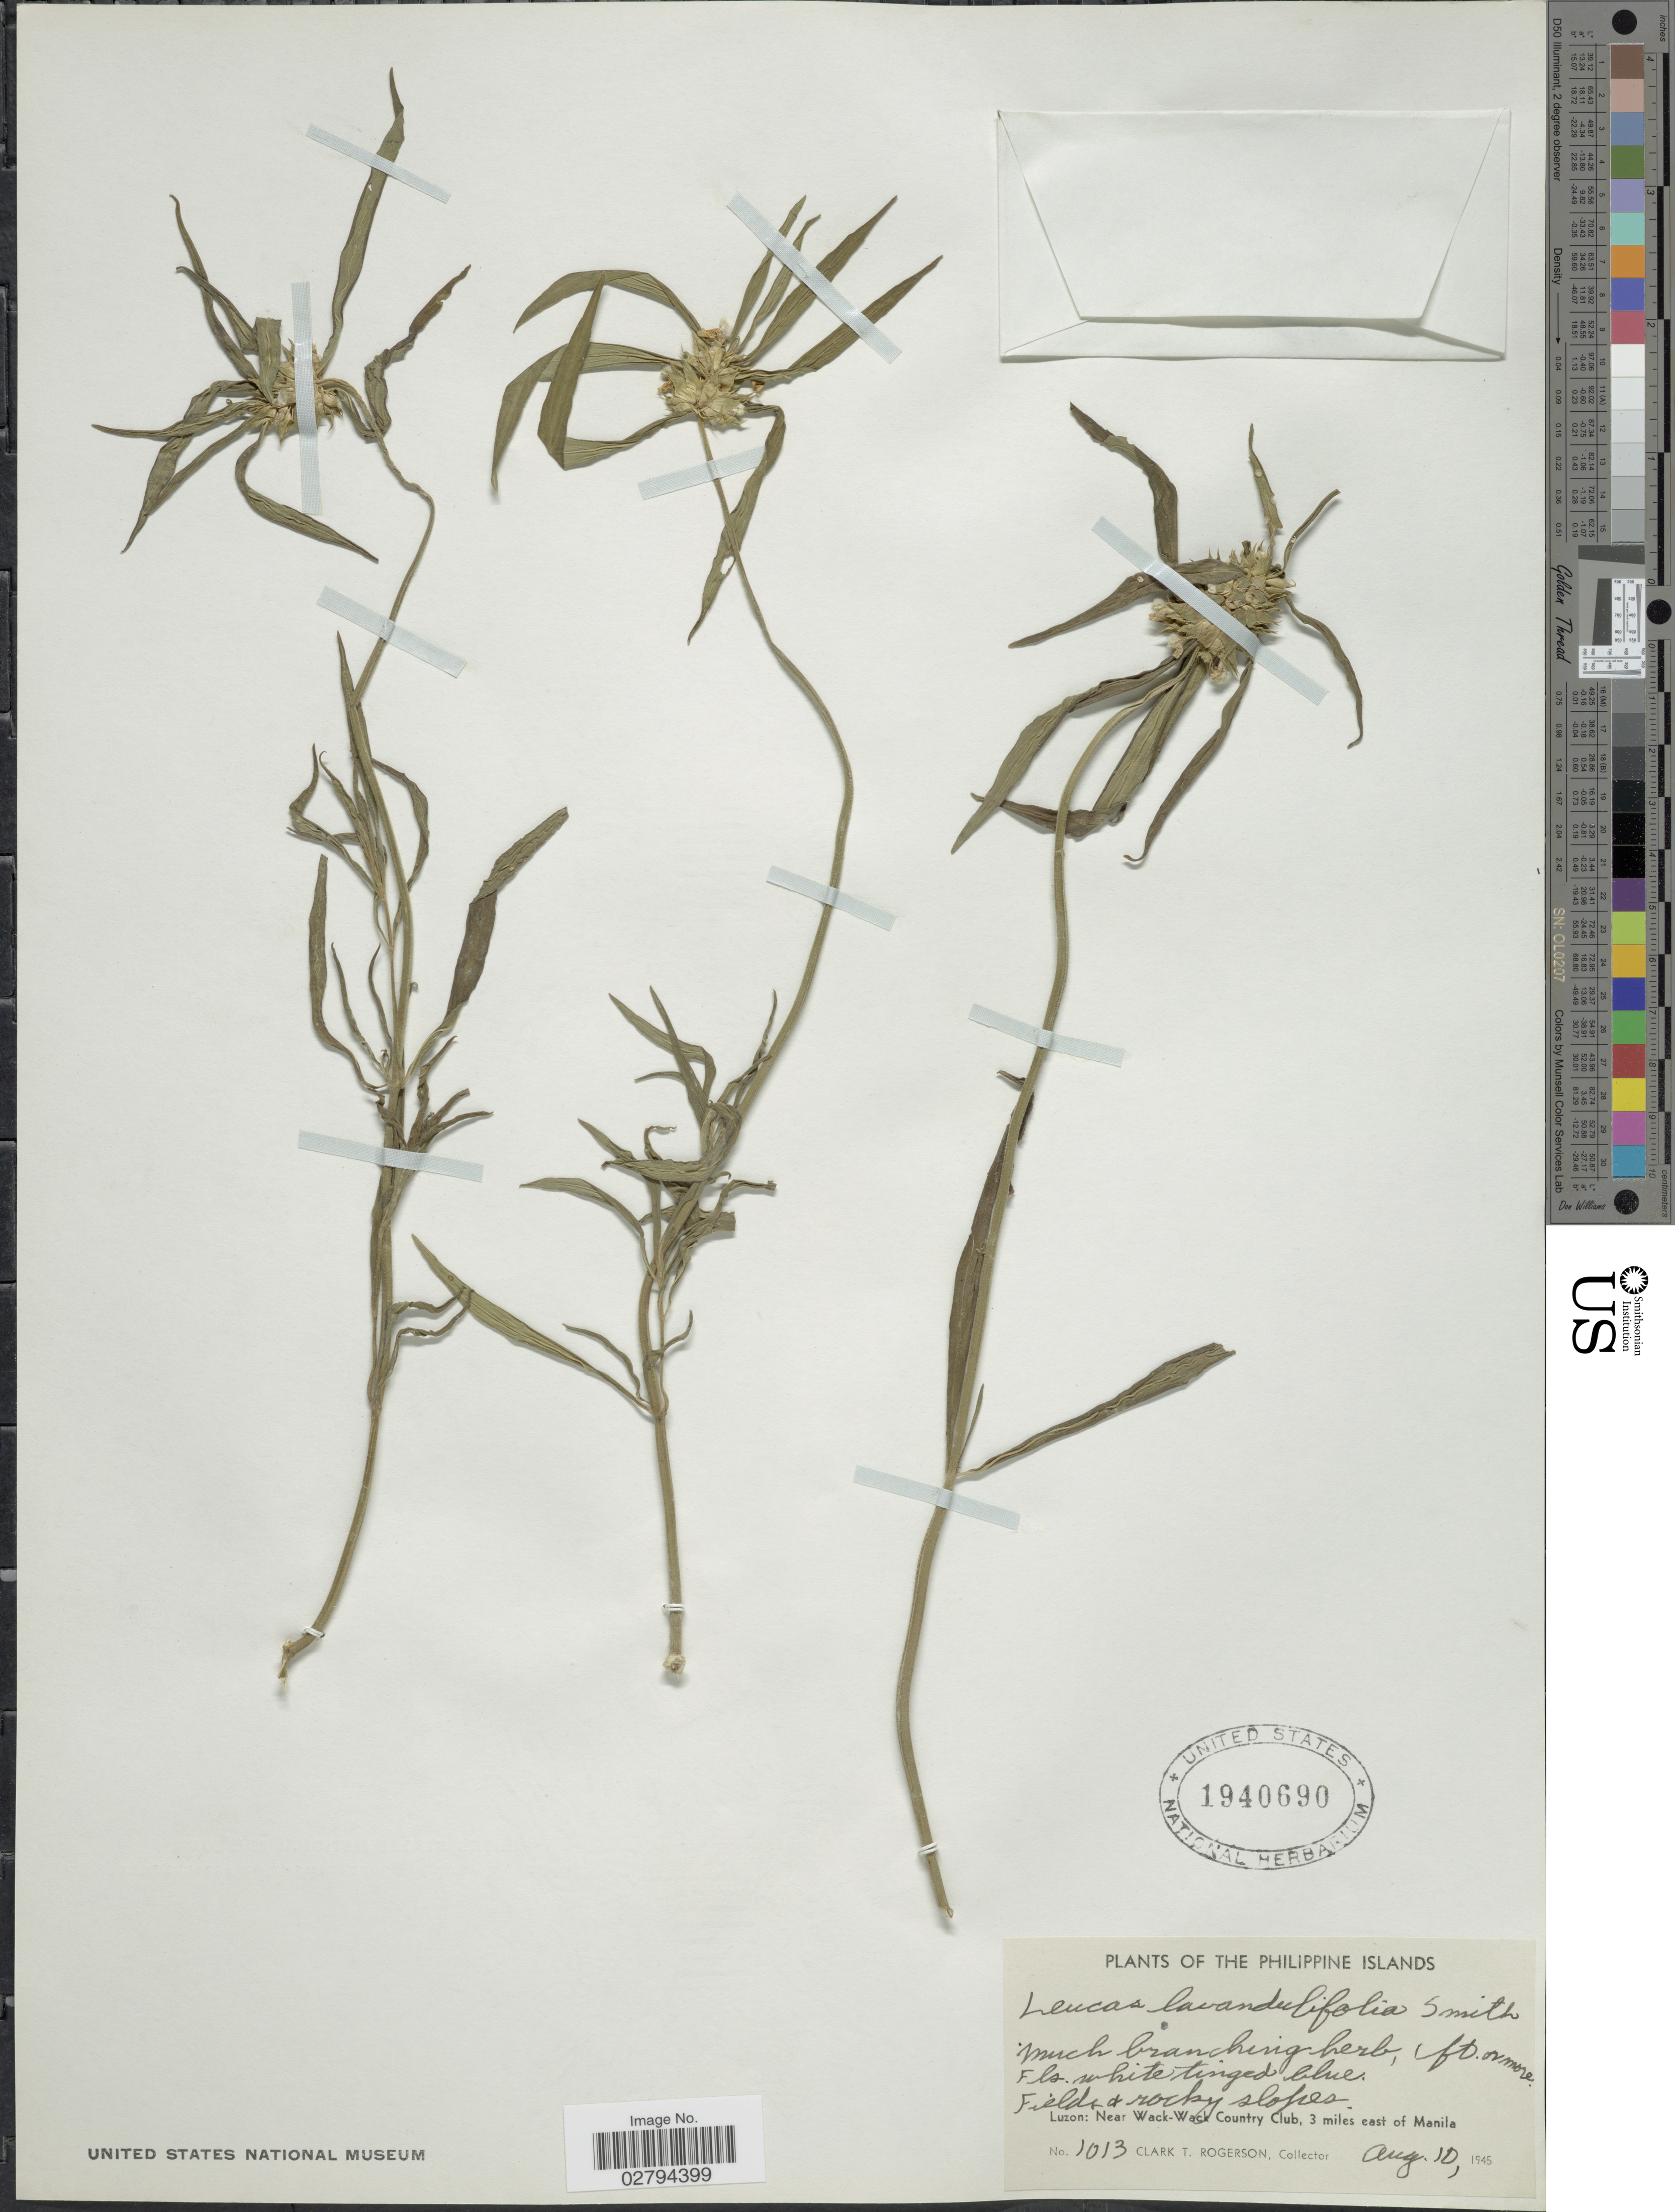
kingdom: Plantae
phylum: Tracheophyta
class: Magnoliopsida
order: Lamiales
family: Lamiaceae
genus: Leucas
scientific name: Leucas lavandulifolia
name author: Small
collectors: C. Rogerson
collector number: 1013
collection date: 1945-08-10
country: Philippines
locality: The Philippine Islands. Fields + rocky slopes. Luzon: Near Wack-Wack Country Club, 3 miles east of Manila.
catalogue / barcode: US 1940690